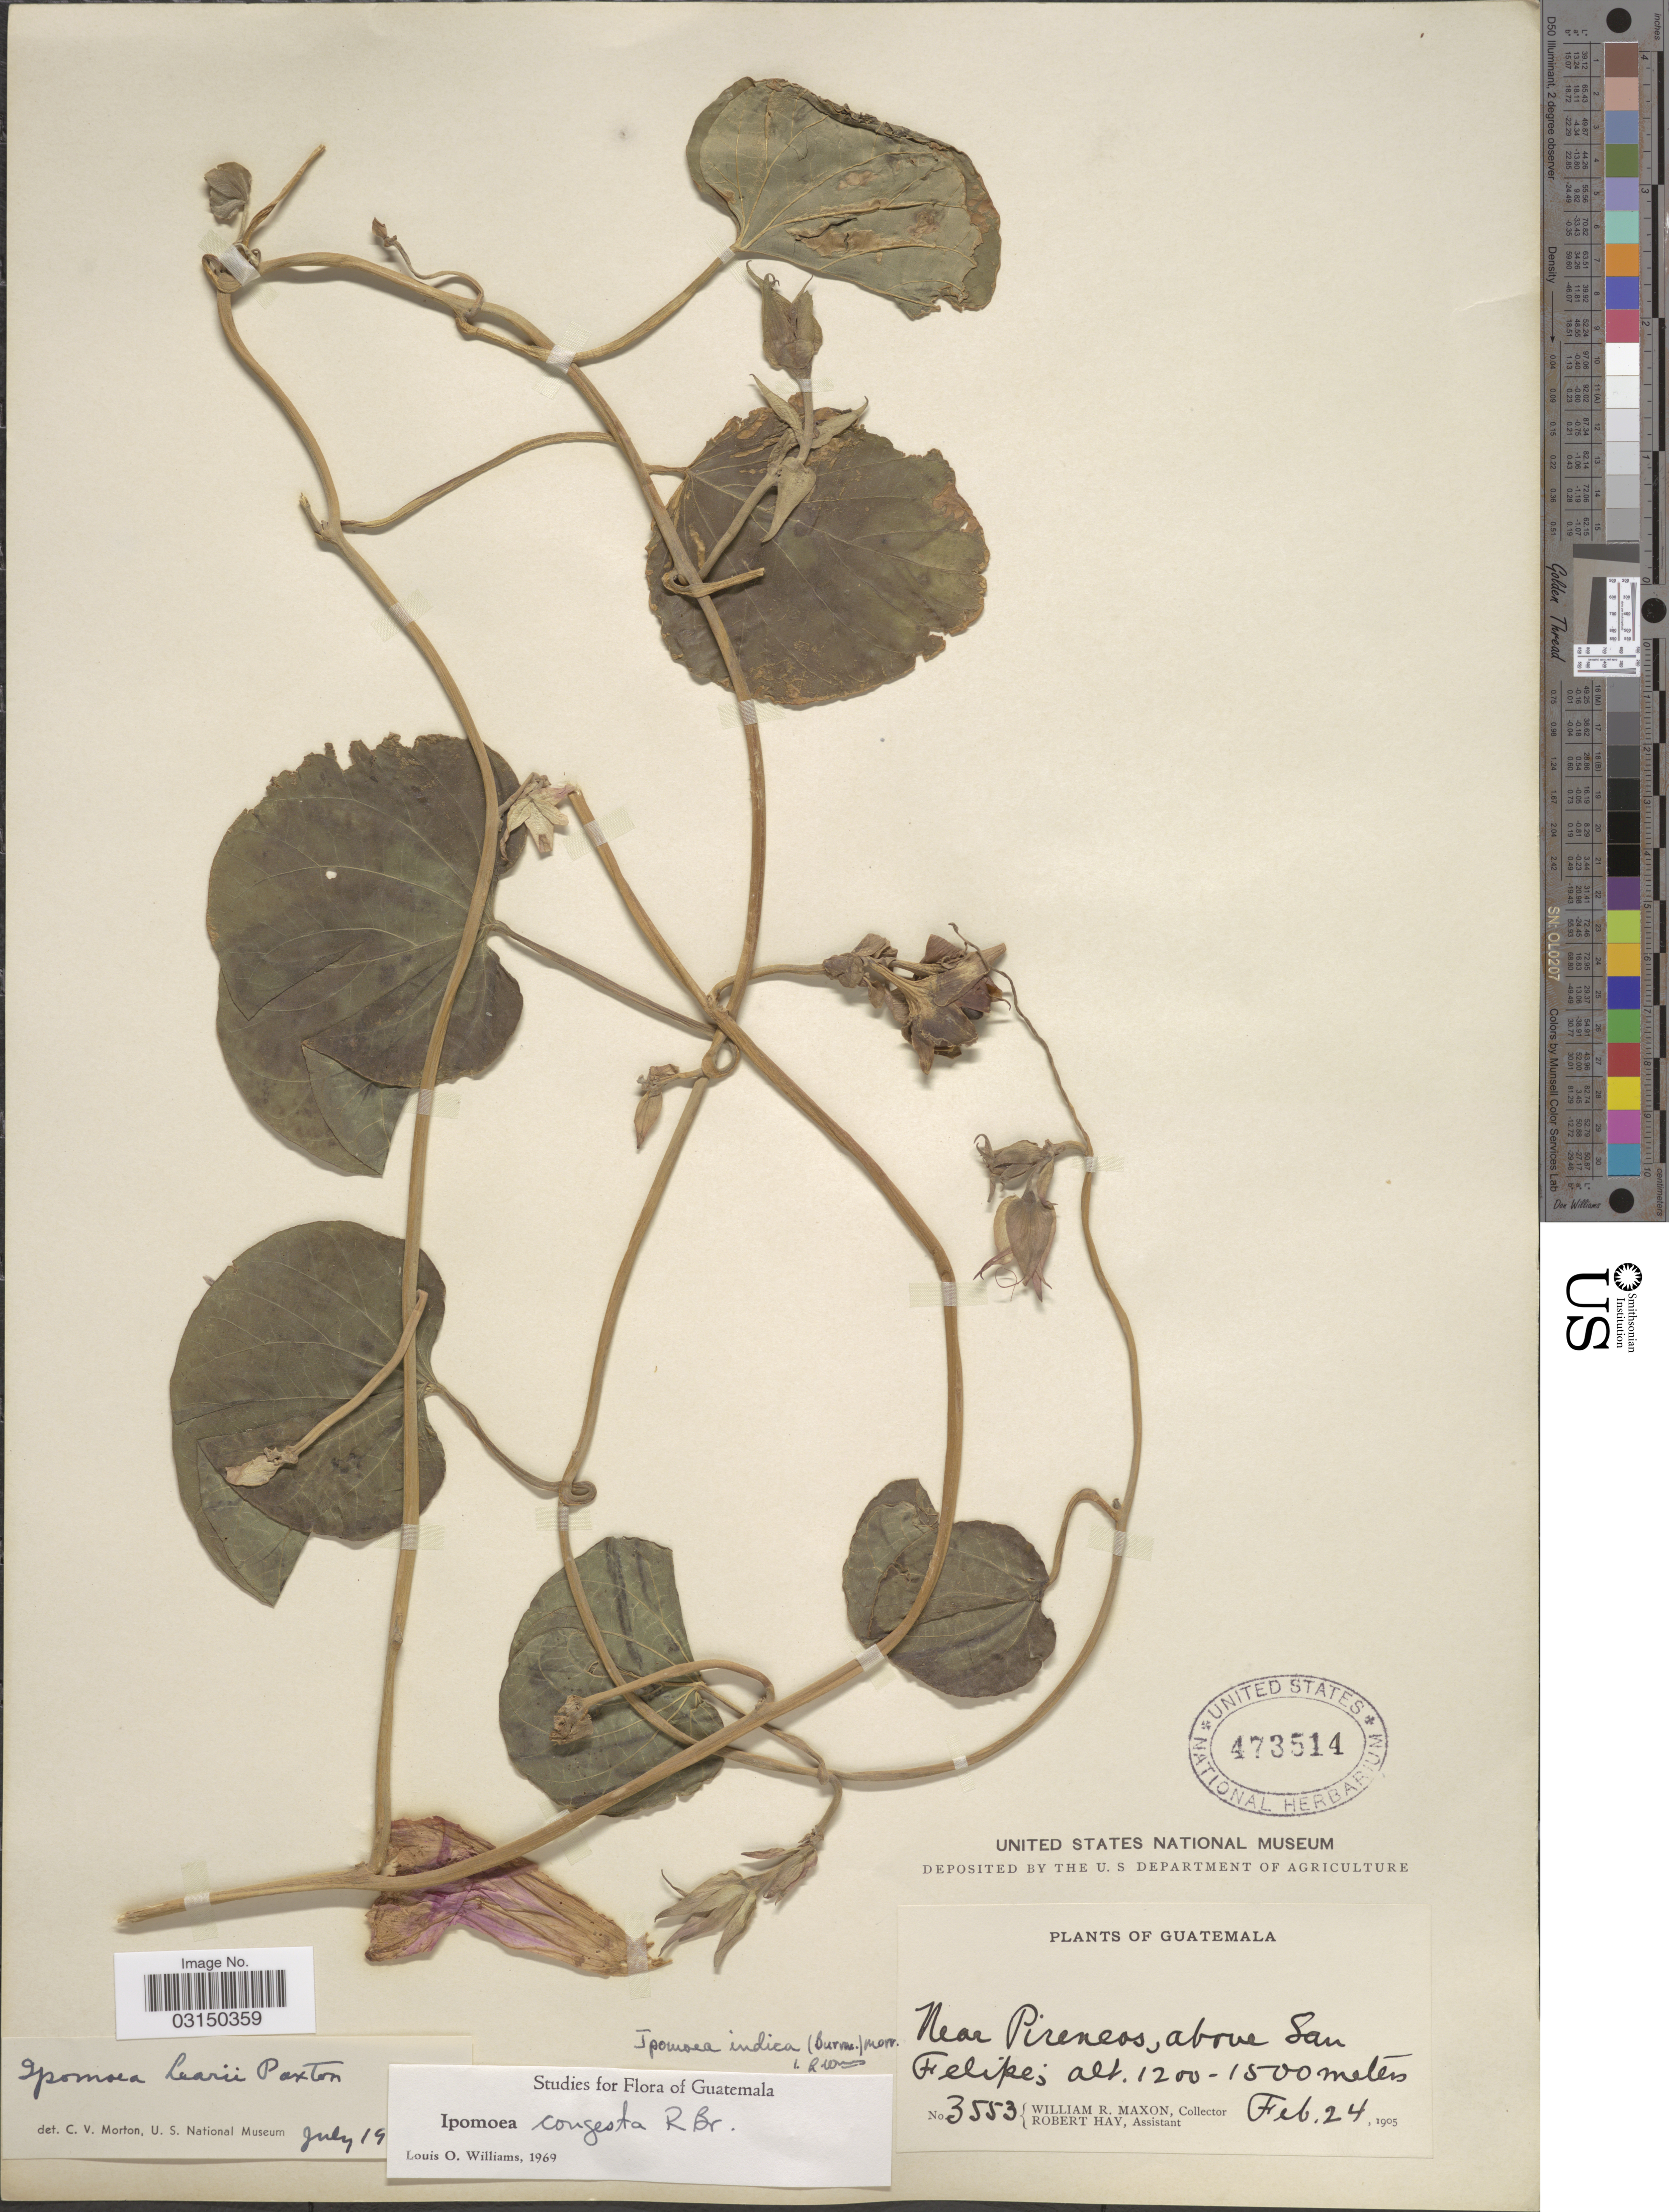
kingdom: Plantae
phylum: Tracheophyta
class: Magnoliopsida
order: Solanales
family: Convolvulaceae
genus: Ipomoea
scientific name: Ipomoea indica (Burm.) Merr. var. indica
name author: (Burm.) Merr.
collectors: W. R. Maxon & R. Hay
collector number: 3553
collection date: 1905-02-24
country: Guatemala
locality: Near Pireneos, above San Felipe.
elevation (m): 1200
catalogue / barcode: US 473514